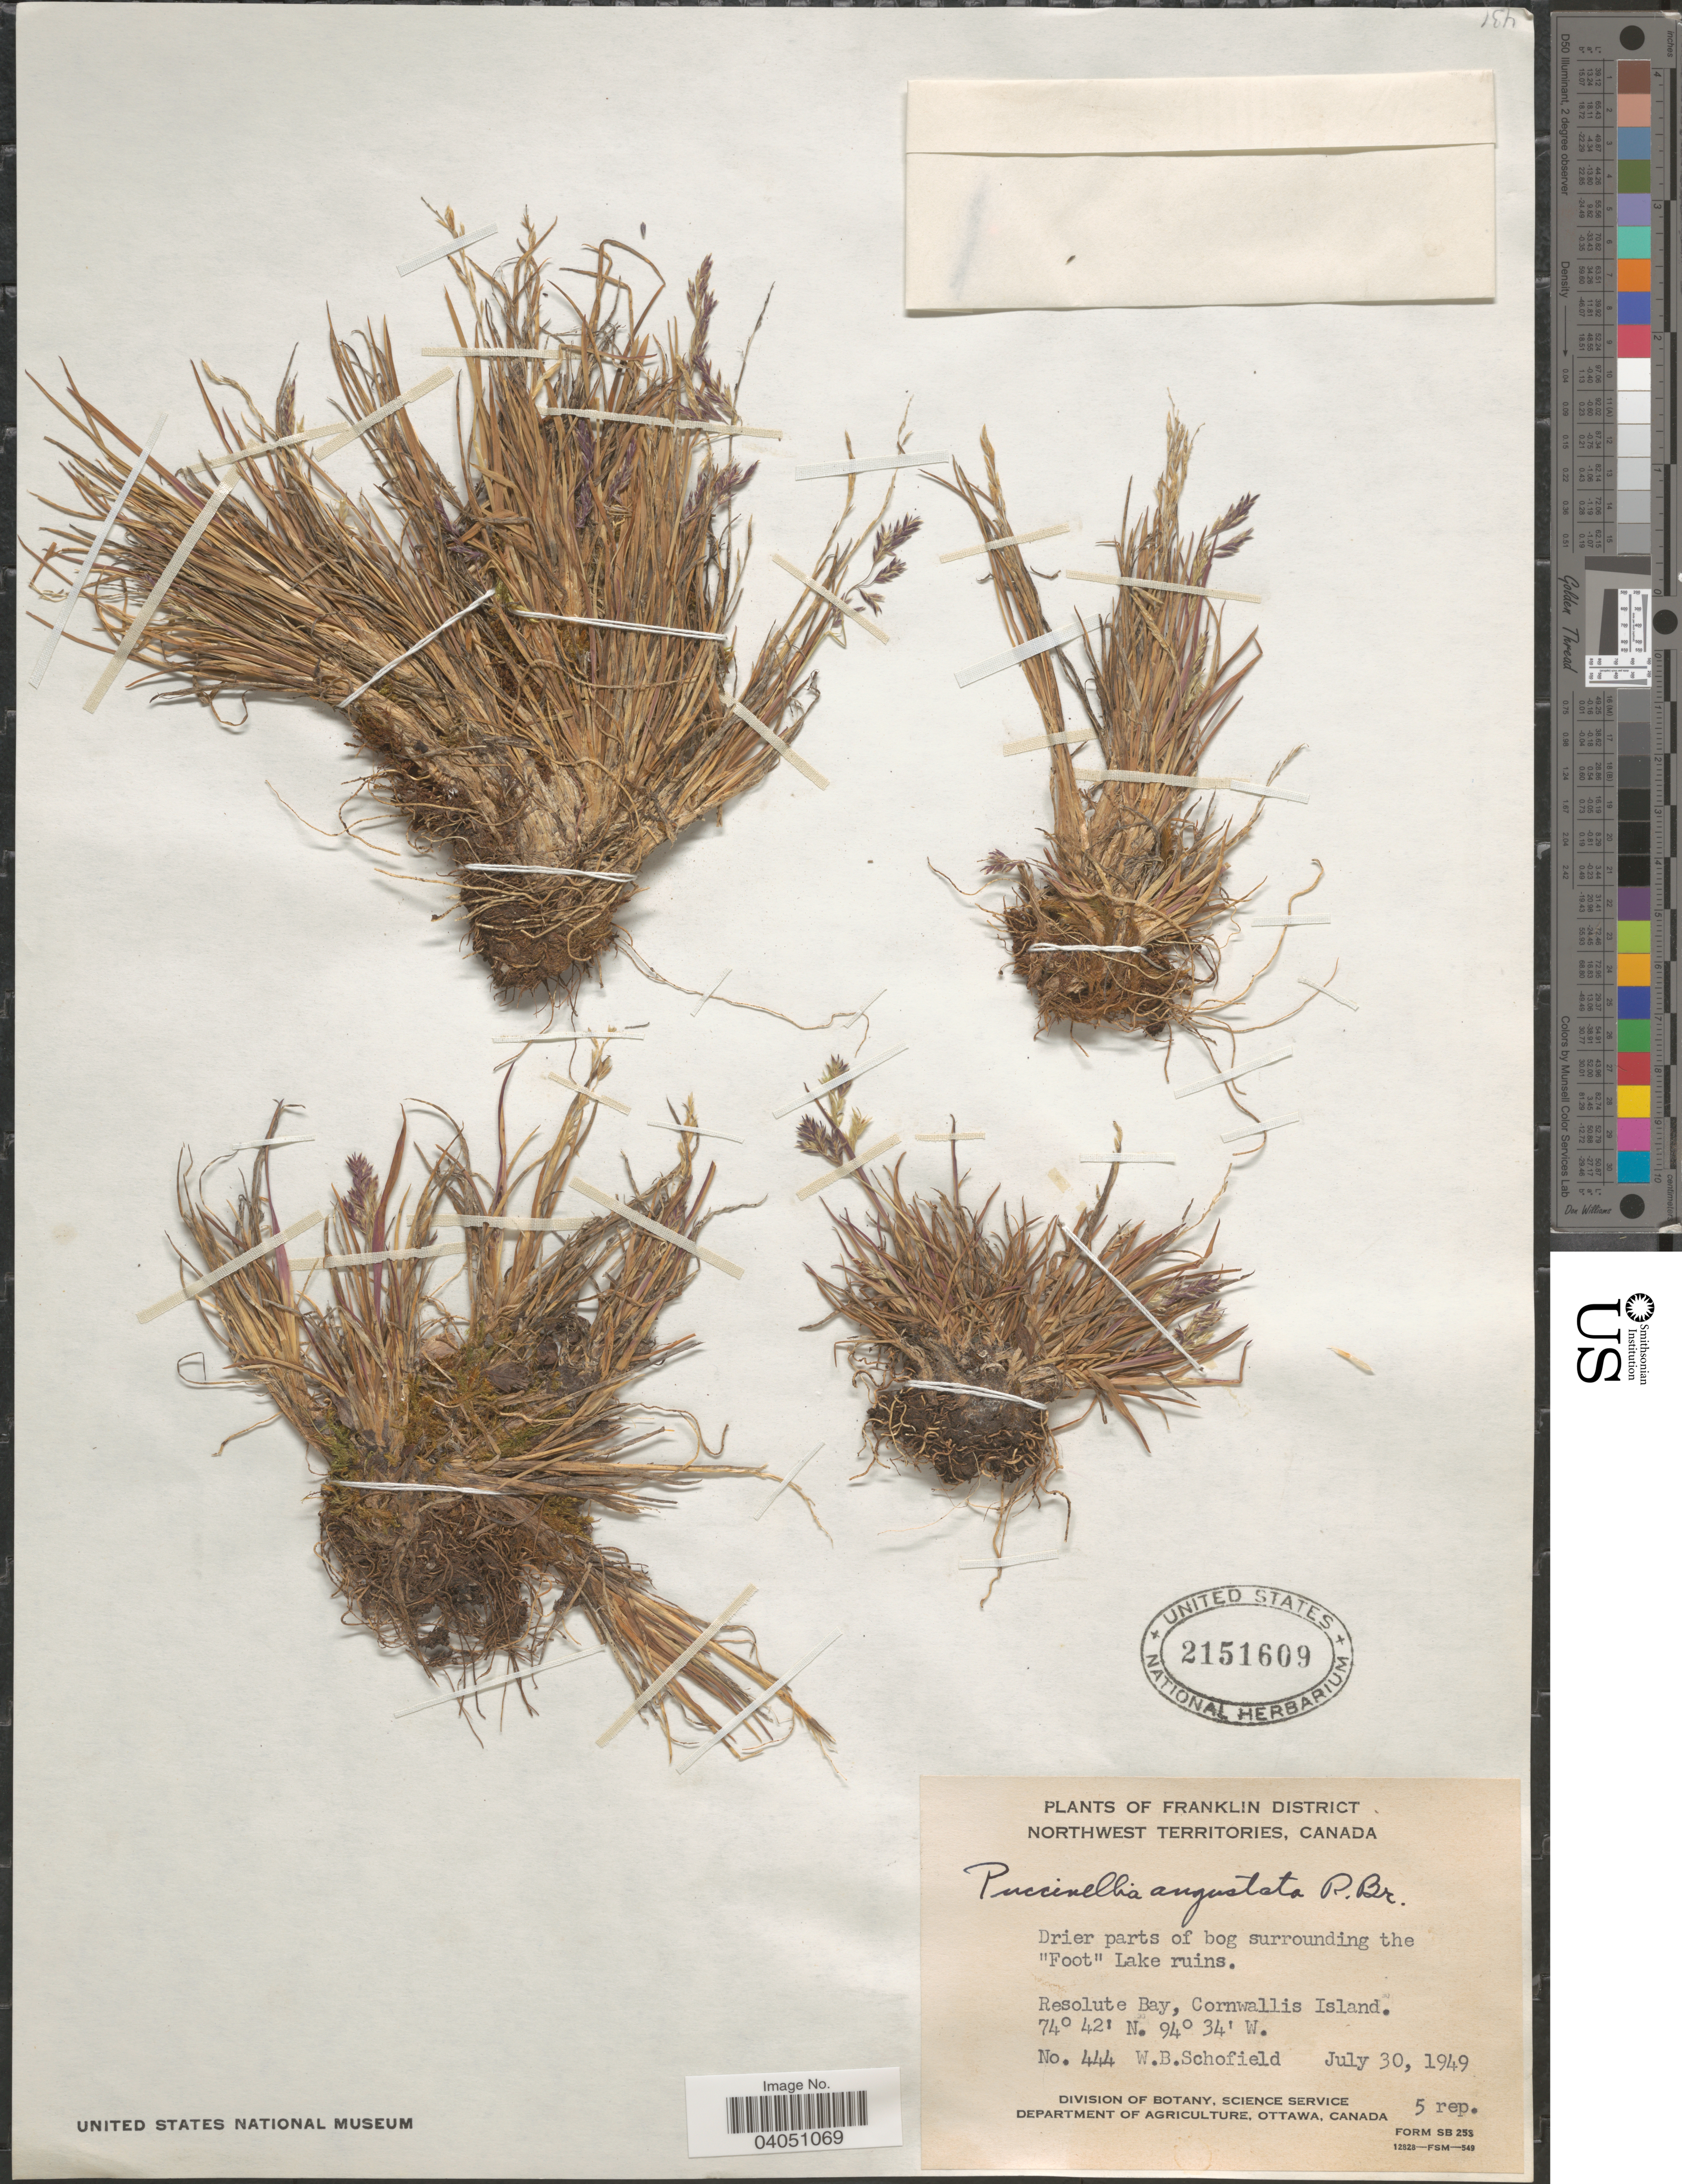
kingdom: Plantae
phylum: Tracheophyta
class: Liliopsida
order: Poales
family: Poaceae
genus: Puccinellia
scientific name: Puccinellia angustata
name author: (R. Br.) Nash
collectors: W. Schofield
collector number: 444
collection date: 1949-07-30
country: Canada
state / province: Northwest Territories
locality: Franklin District. Drier parts of bog surrounding the "Foot" Lake ruins. Resolute Bay, Cornwallis Island.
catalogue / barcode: US 2151609